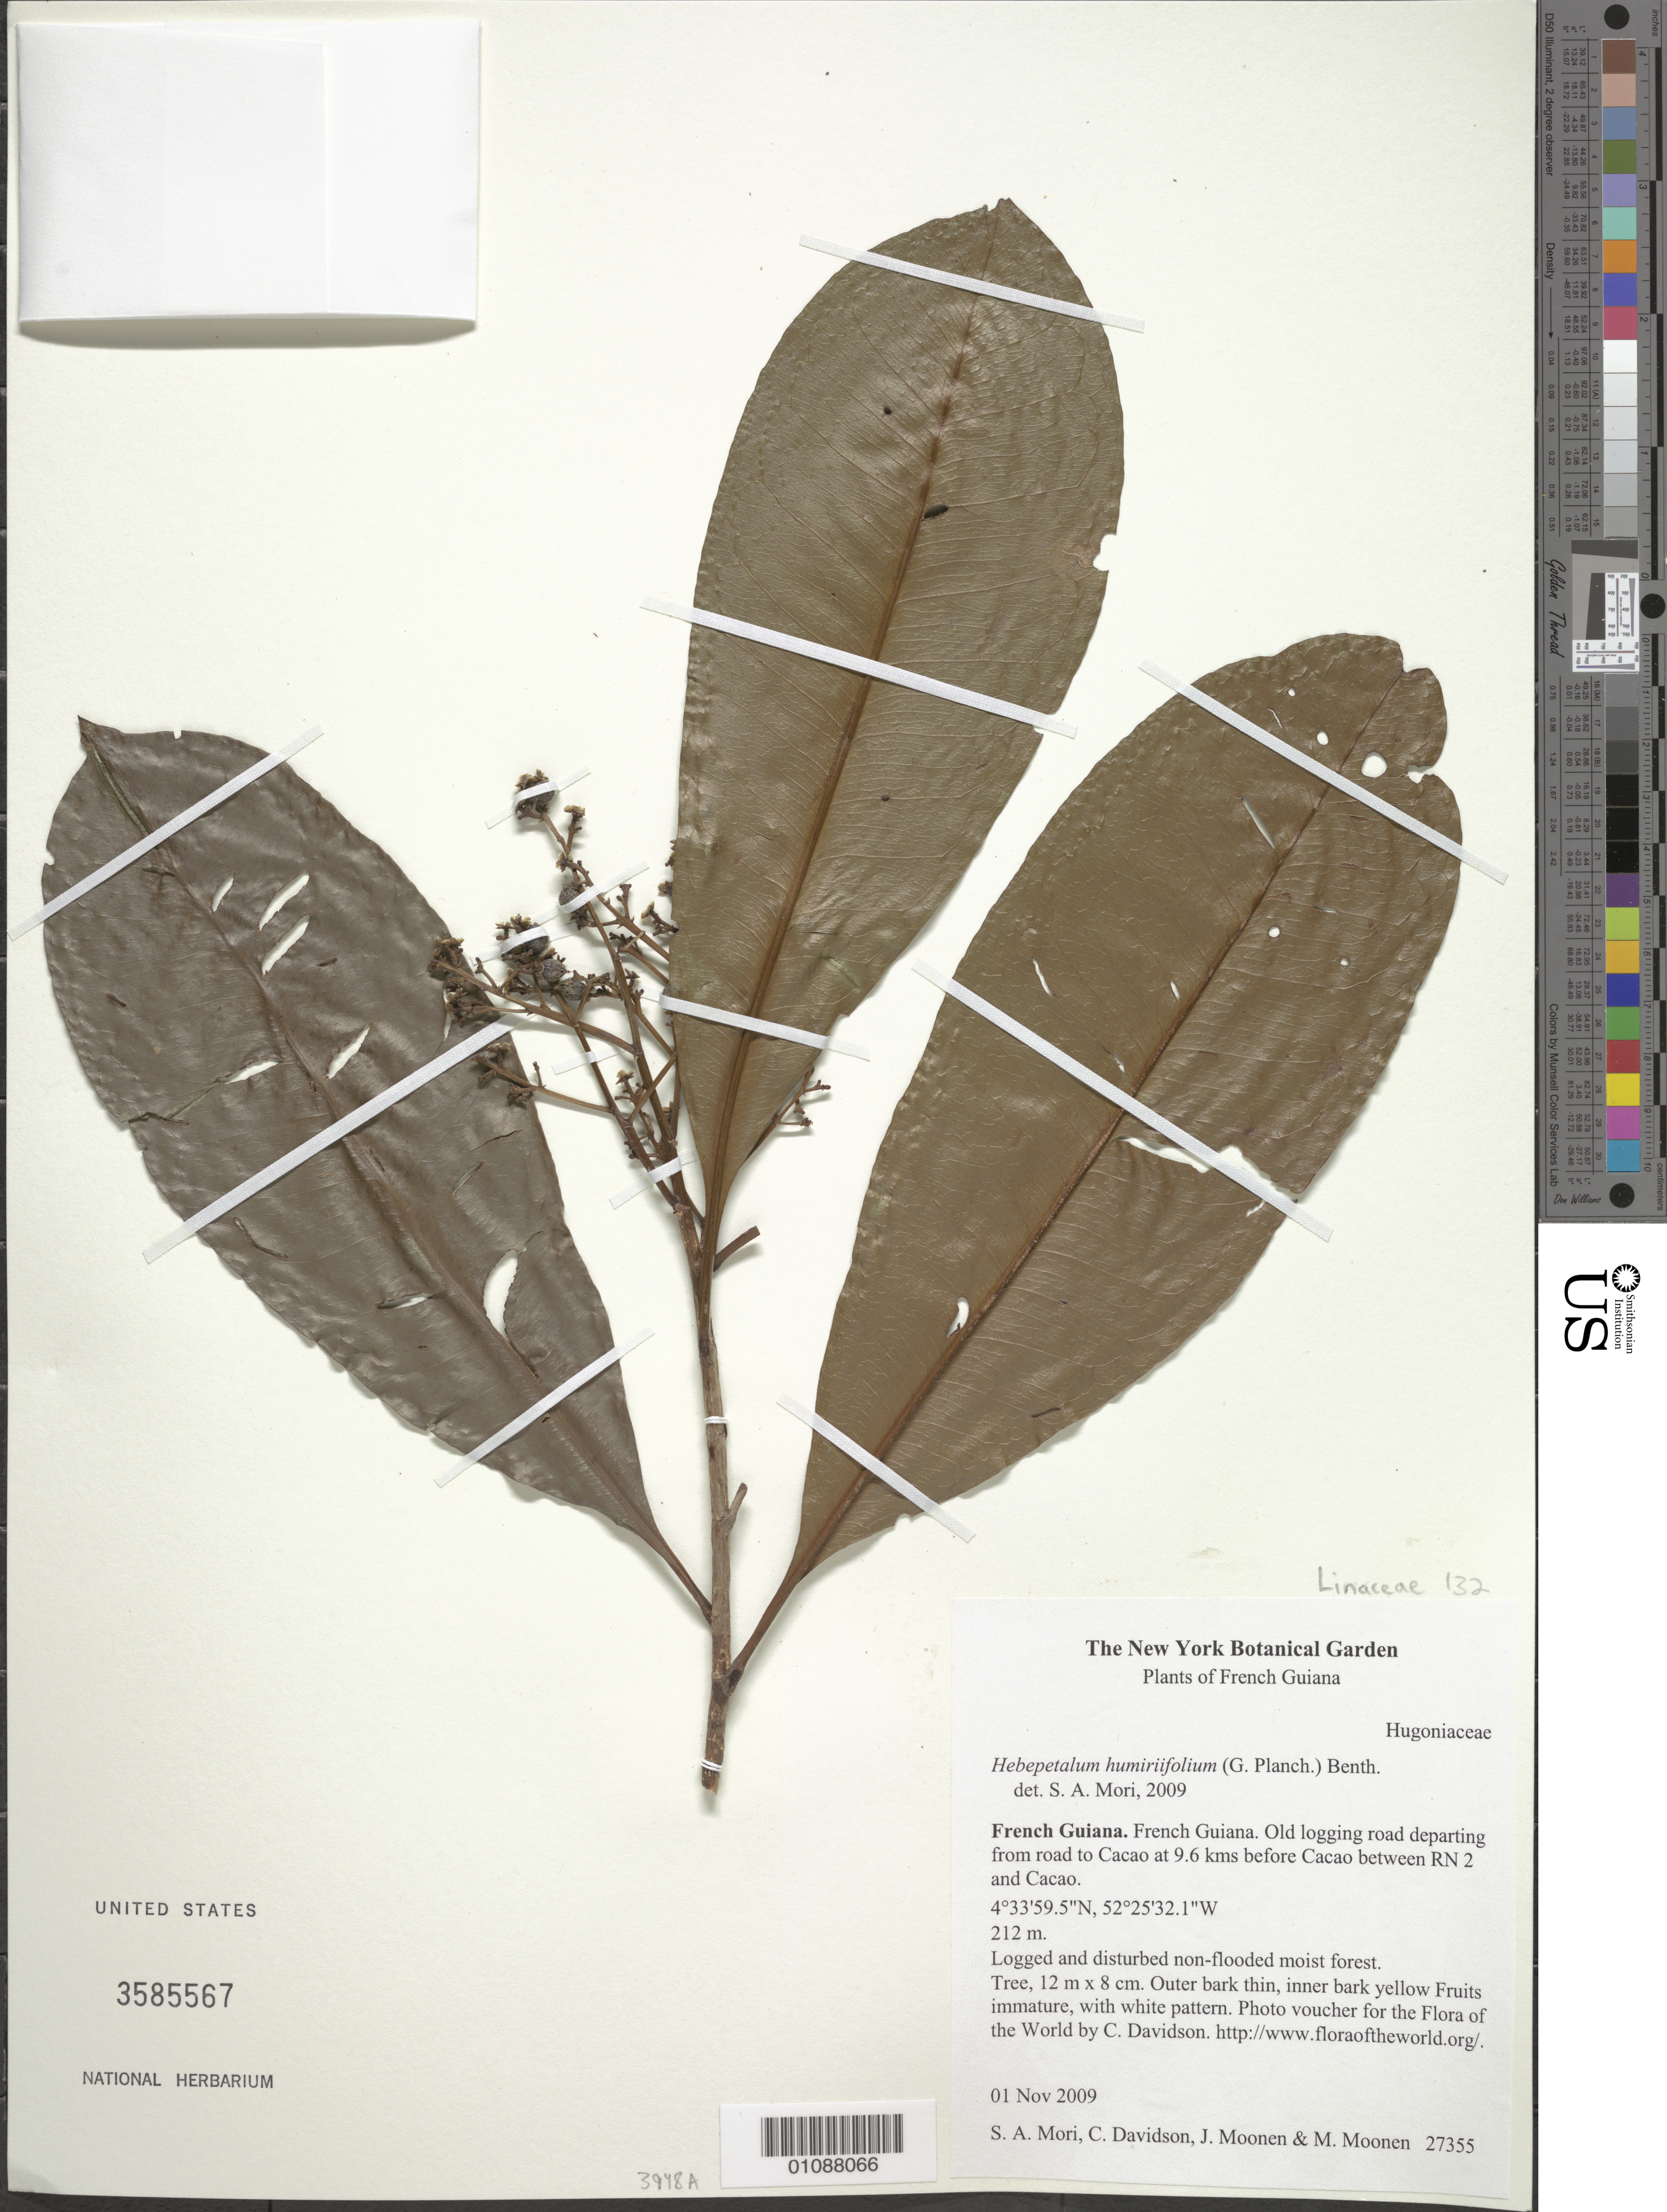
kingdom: Plantae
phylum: Tracheophyta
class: Magnoliopsida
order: Malpighiales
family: Linaceae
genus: Hebepetalum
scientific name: Hebepetalum humiriifolium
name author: (Planch.) Benth.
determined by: Mori, Scott A.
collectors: S. Mori, C. Davidson, J. Moonen & B. Moonen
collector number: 27355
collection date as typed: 28-Oct-09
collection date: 2009-10-28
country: French Guiana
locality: Old logging road departing from road to Cacao at 9.6km before Cacao between RN 2 and Cacao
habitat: Logged and disburbed non-flooded moist forest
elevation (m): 212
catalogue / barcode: US 3585567